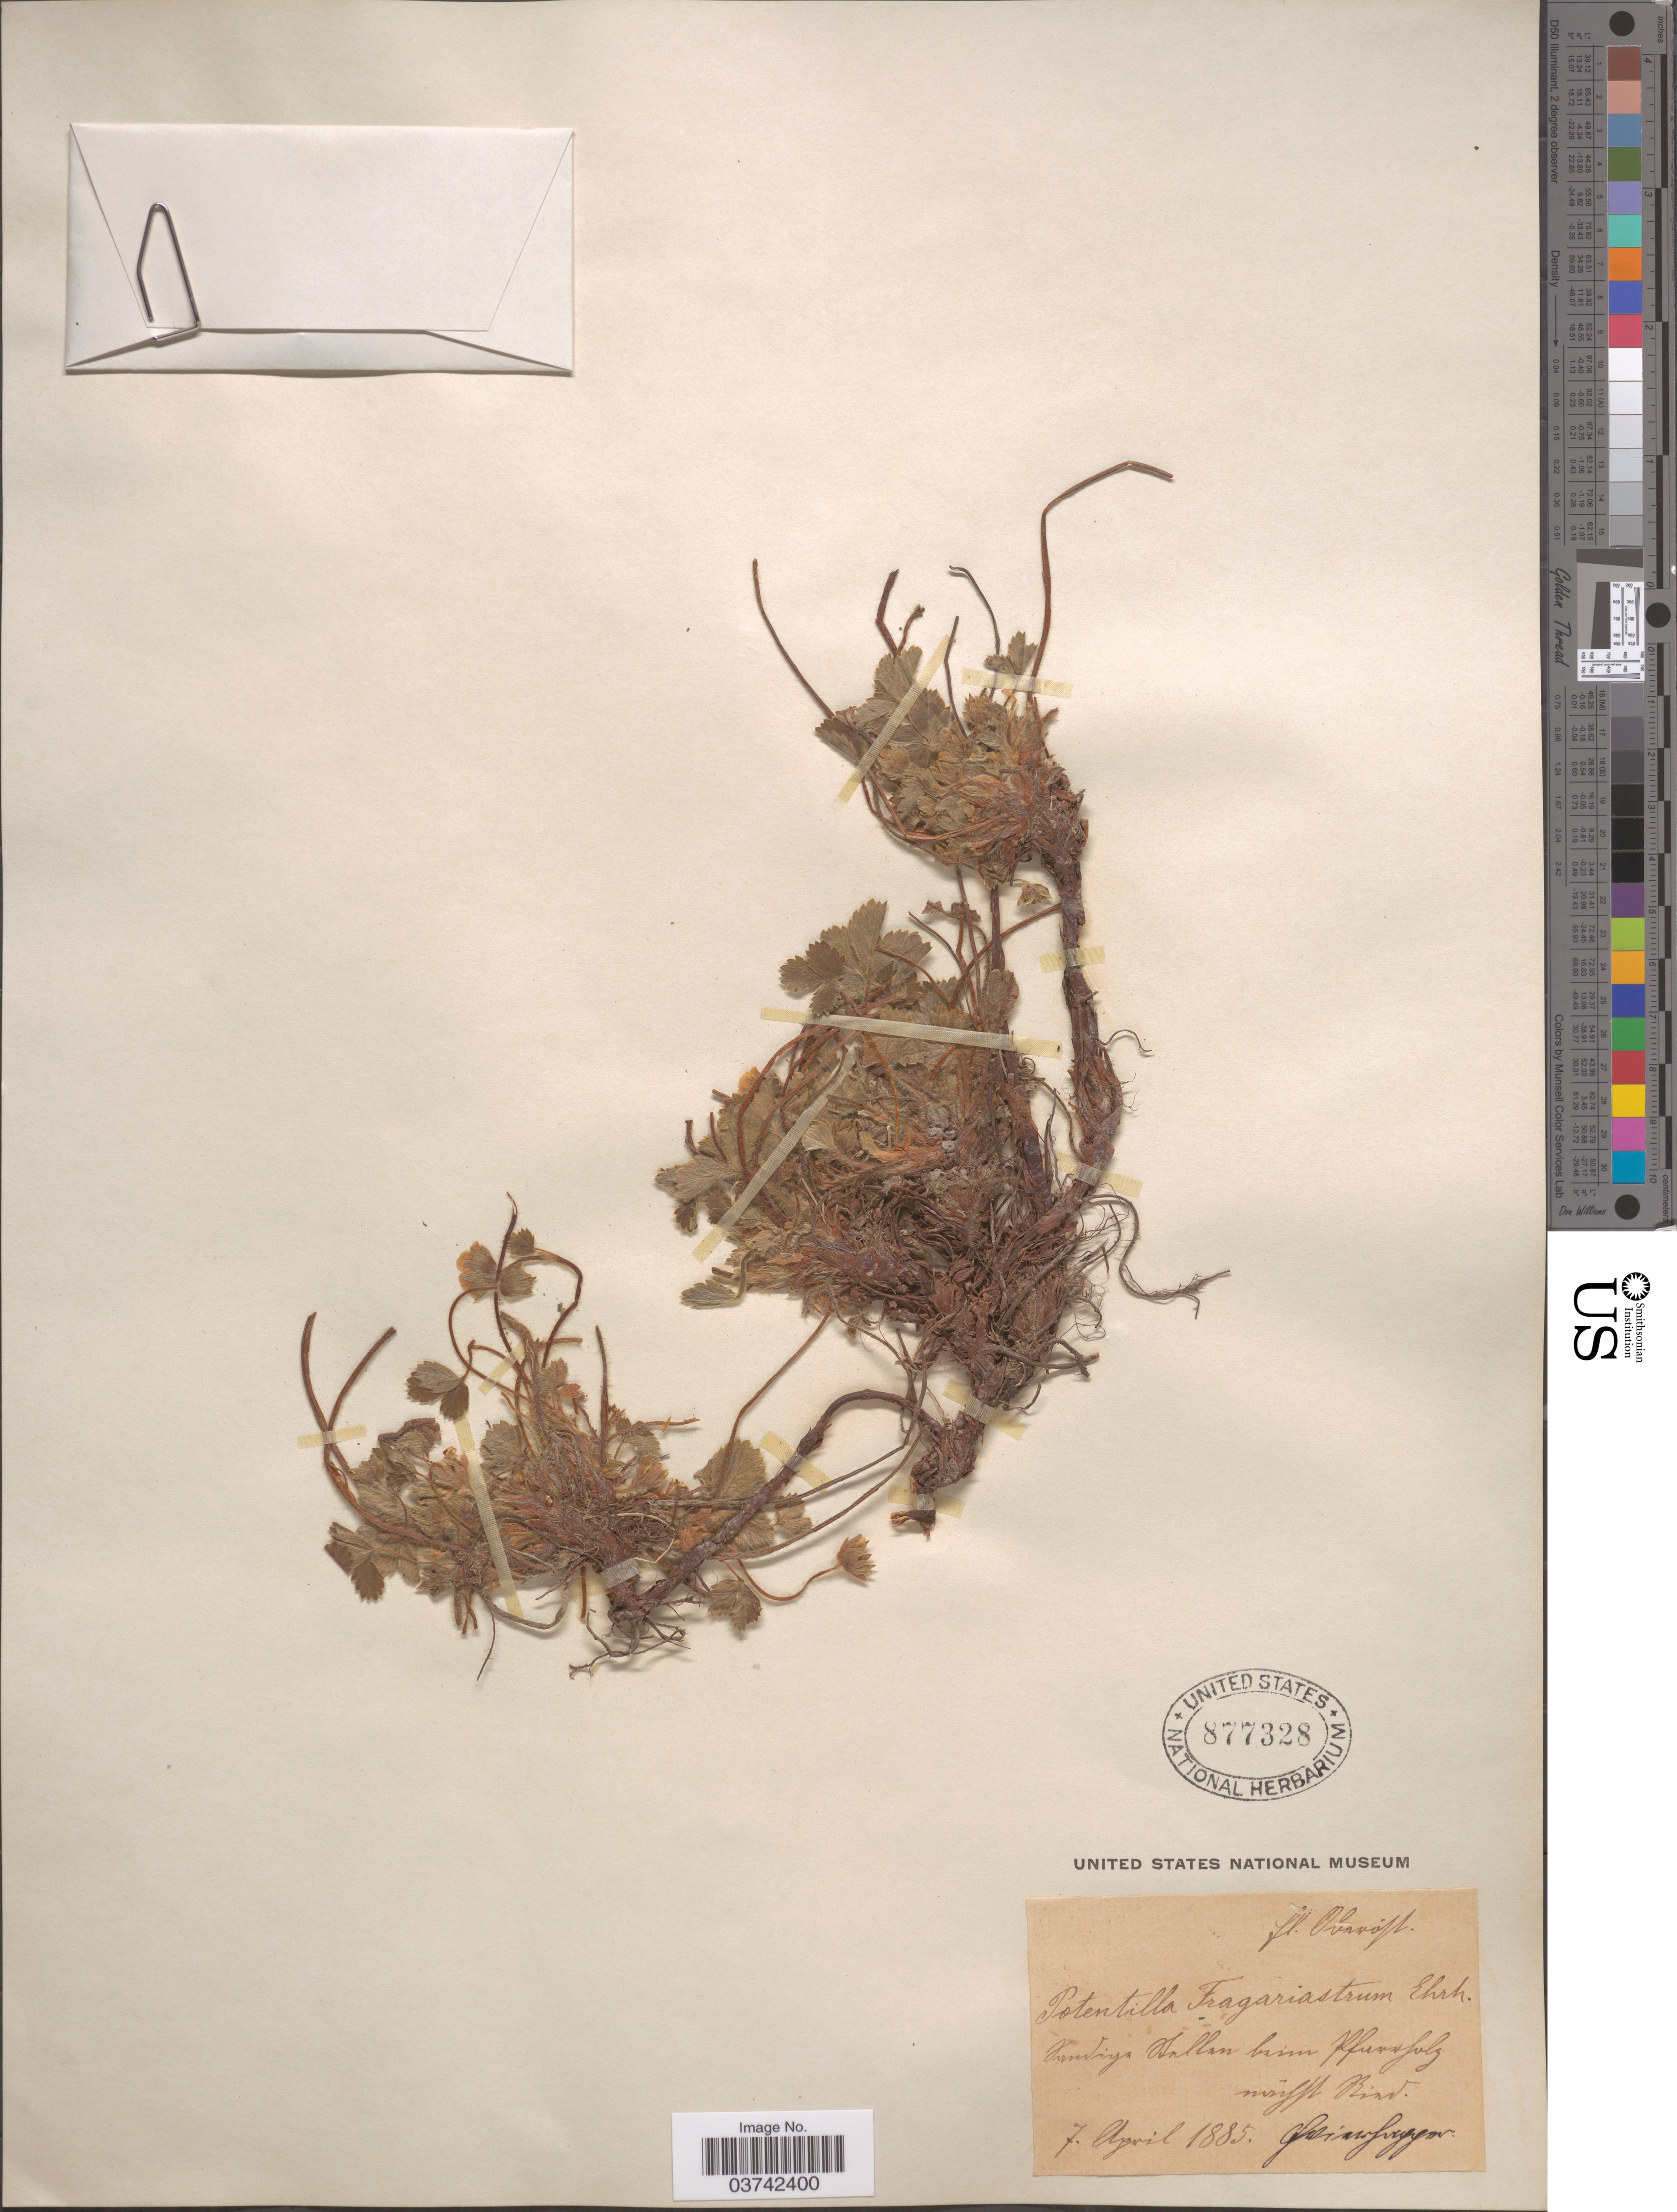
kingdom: Plantae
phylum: Tracheophyta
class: Magnoliopsida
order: Rosales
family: Rosaceae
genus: Potentilla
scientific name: Potentilla fragariastrum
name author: Ehrh. ex Pers.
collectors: F. Vierhapper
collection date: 1885-04-07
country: Austria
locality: Fl. Oberöst.Sandige Stellen beim Pfarrholz nächst Ried.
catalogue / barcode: US 877328